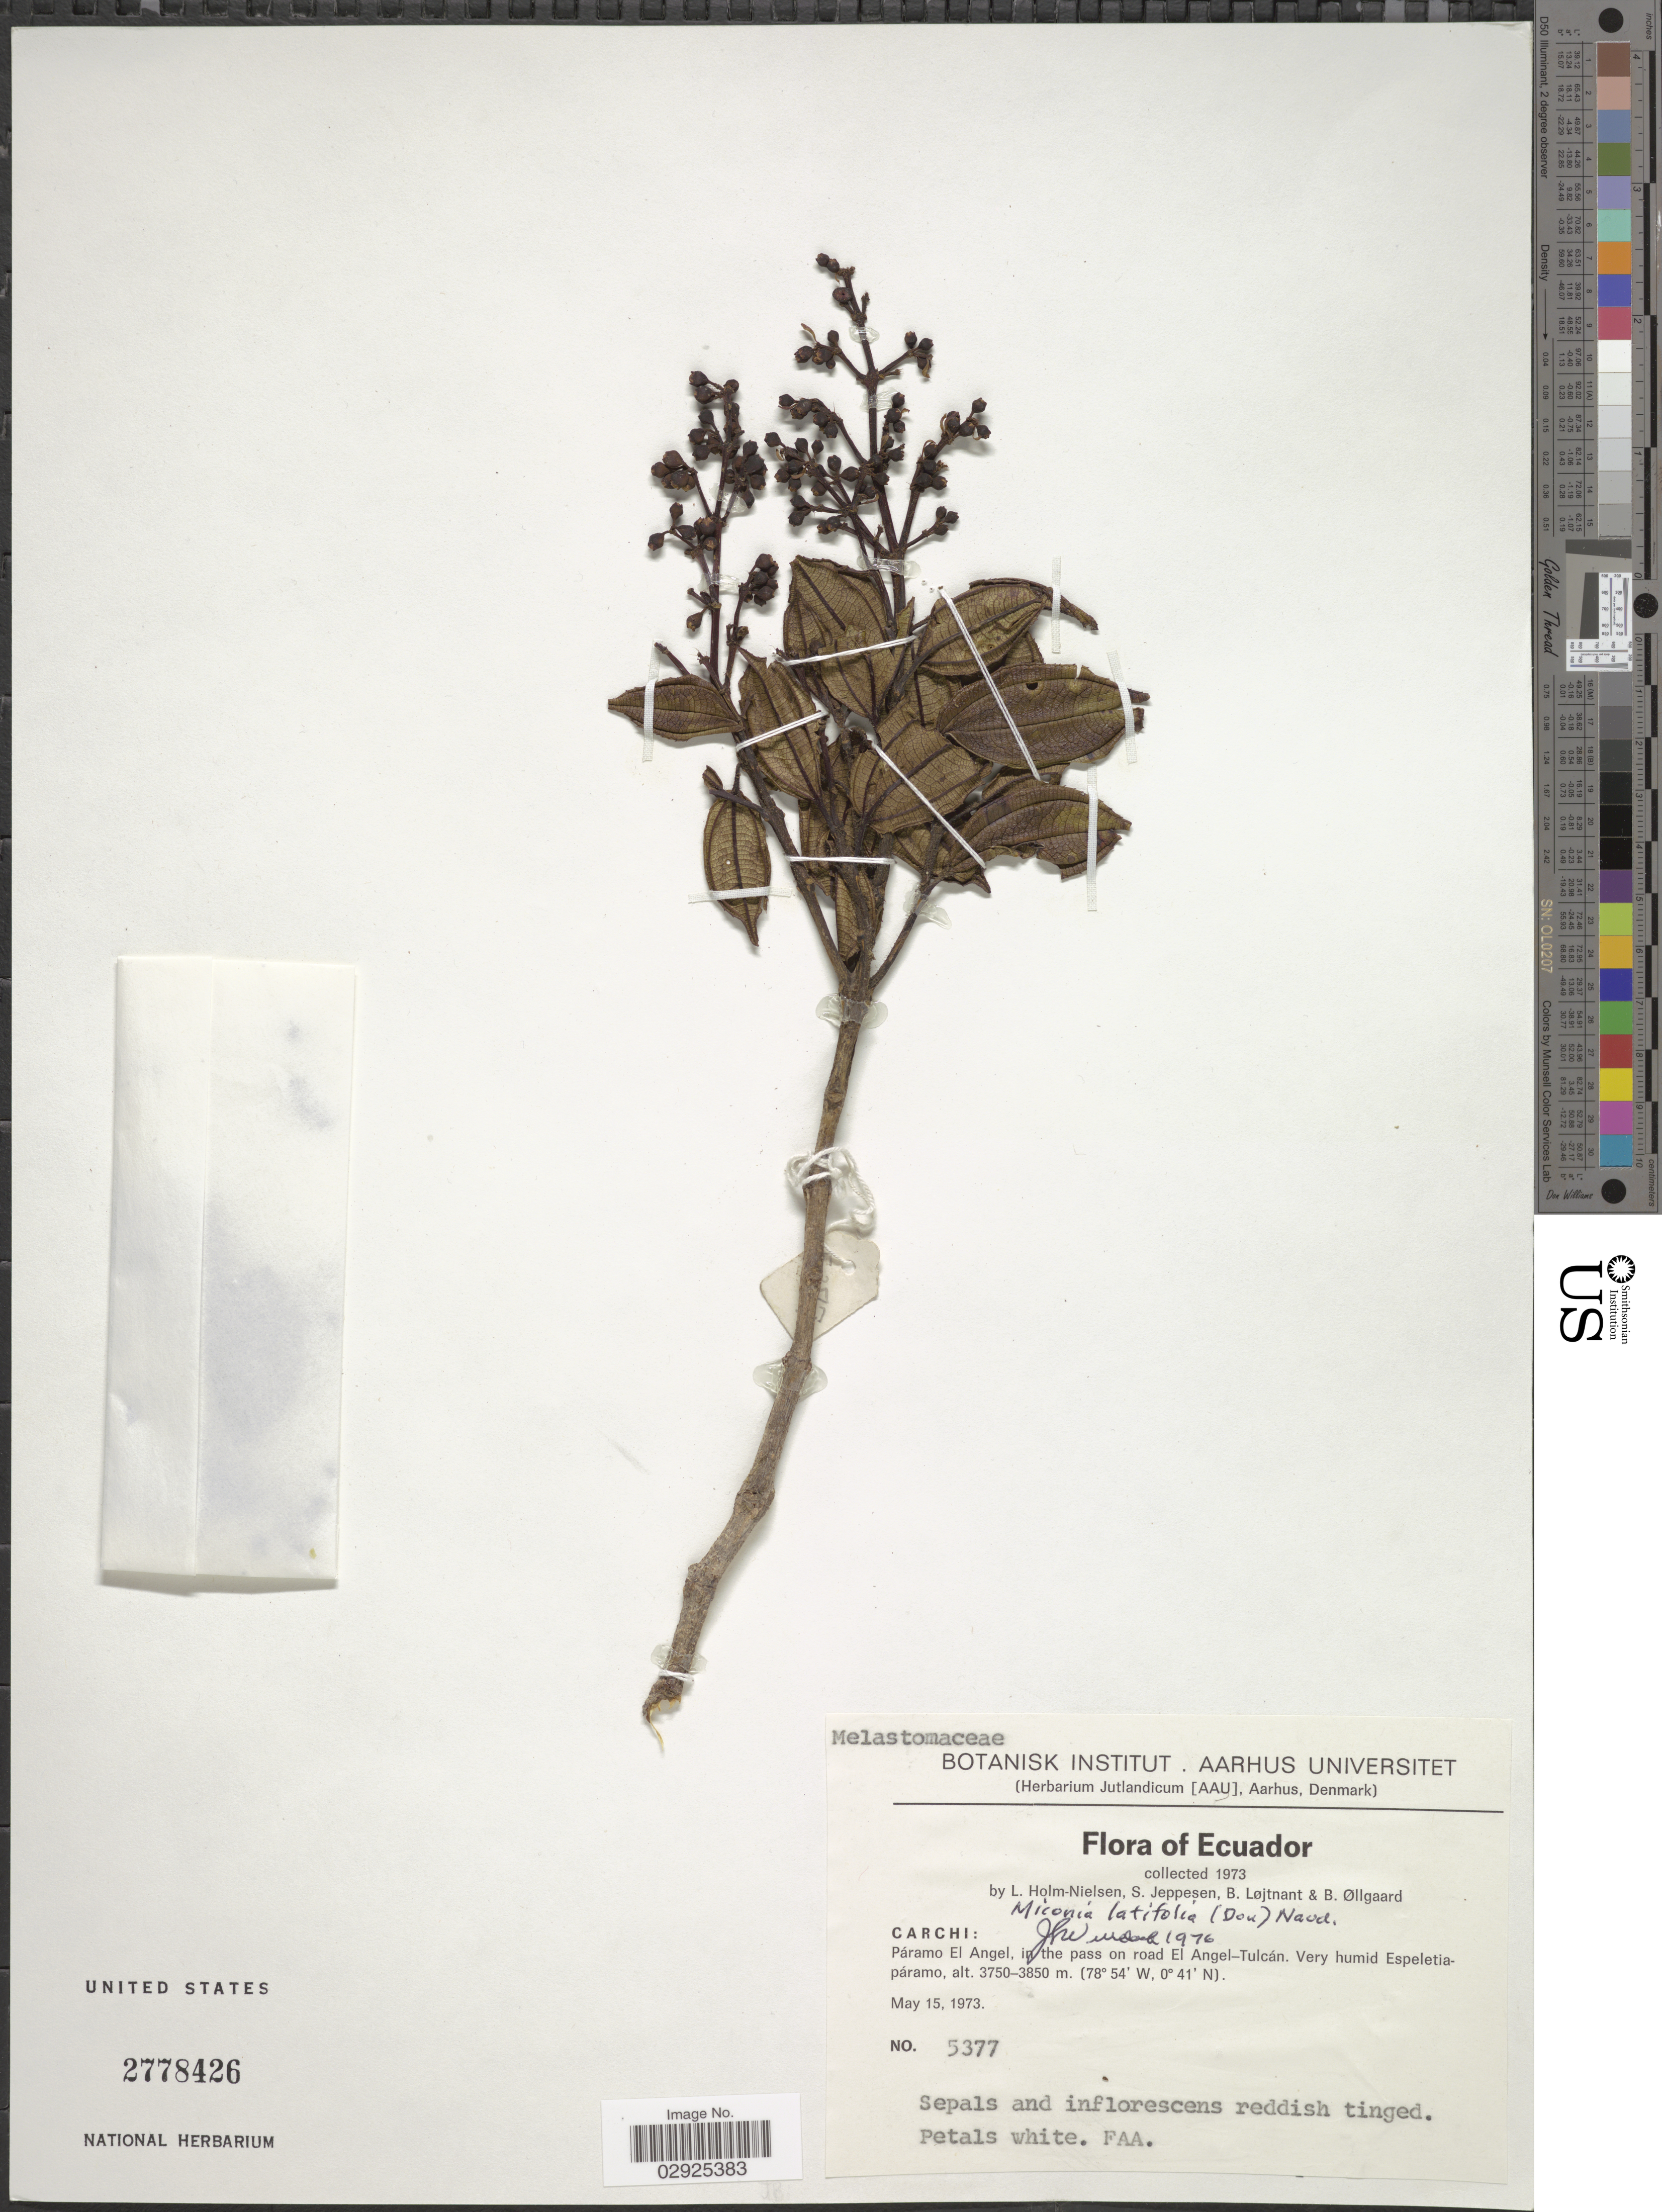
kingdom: Plantae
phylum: Tracheophyta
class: Magnoliopsida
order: Myrtales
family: Melastomataceae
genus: Miconia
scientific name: Miconia latifolia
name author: (D. Don) Naudin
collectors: L. Holm-Nielsen, S. Jeppesen, B. Löjtnant & B. Øllgaard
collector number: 5377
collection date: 1973-05-15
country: Ecuador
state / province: Carchi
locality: Páramo El Angel, in the pass on road El Angel-Tulcán.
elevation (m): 3750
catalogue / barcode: US 2778426